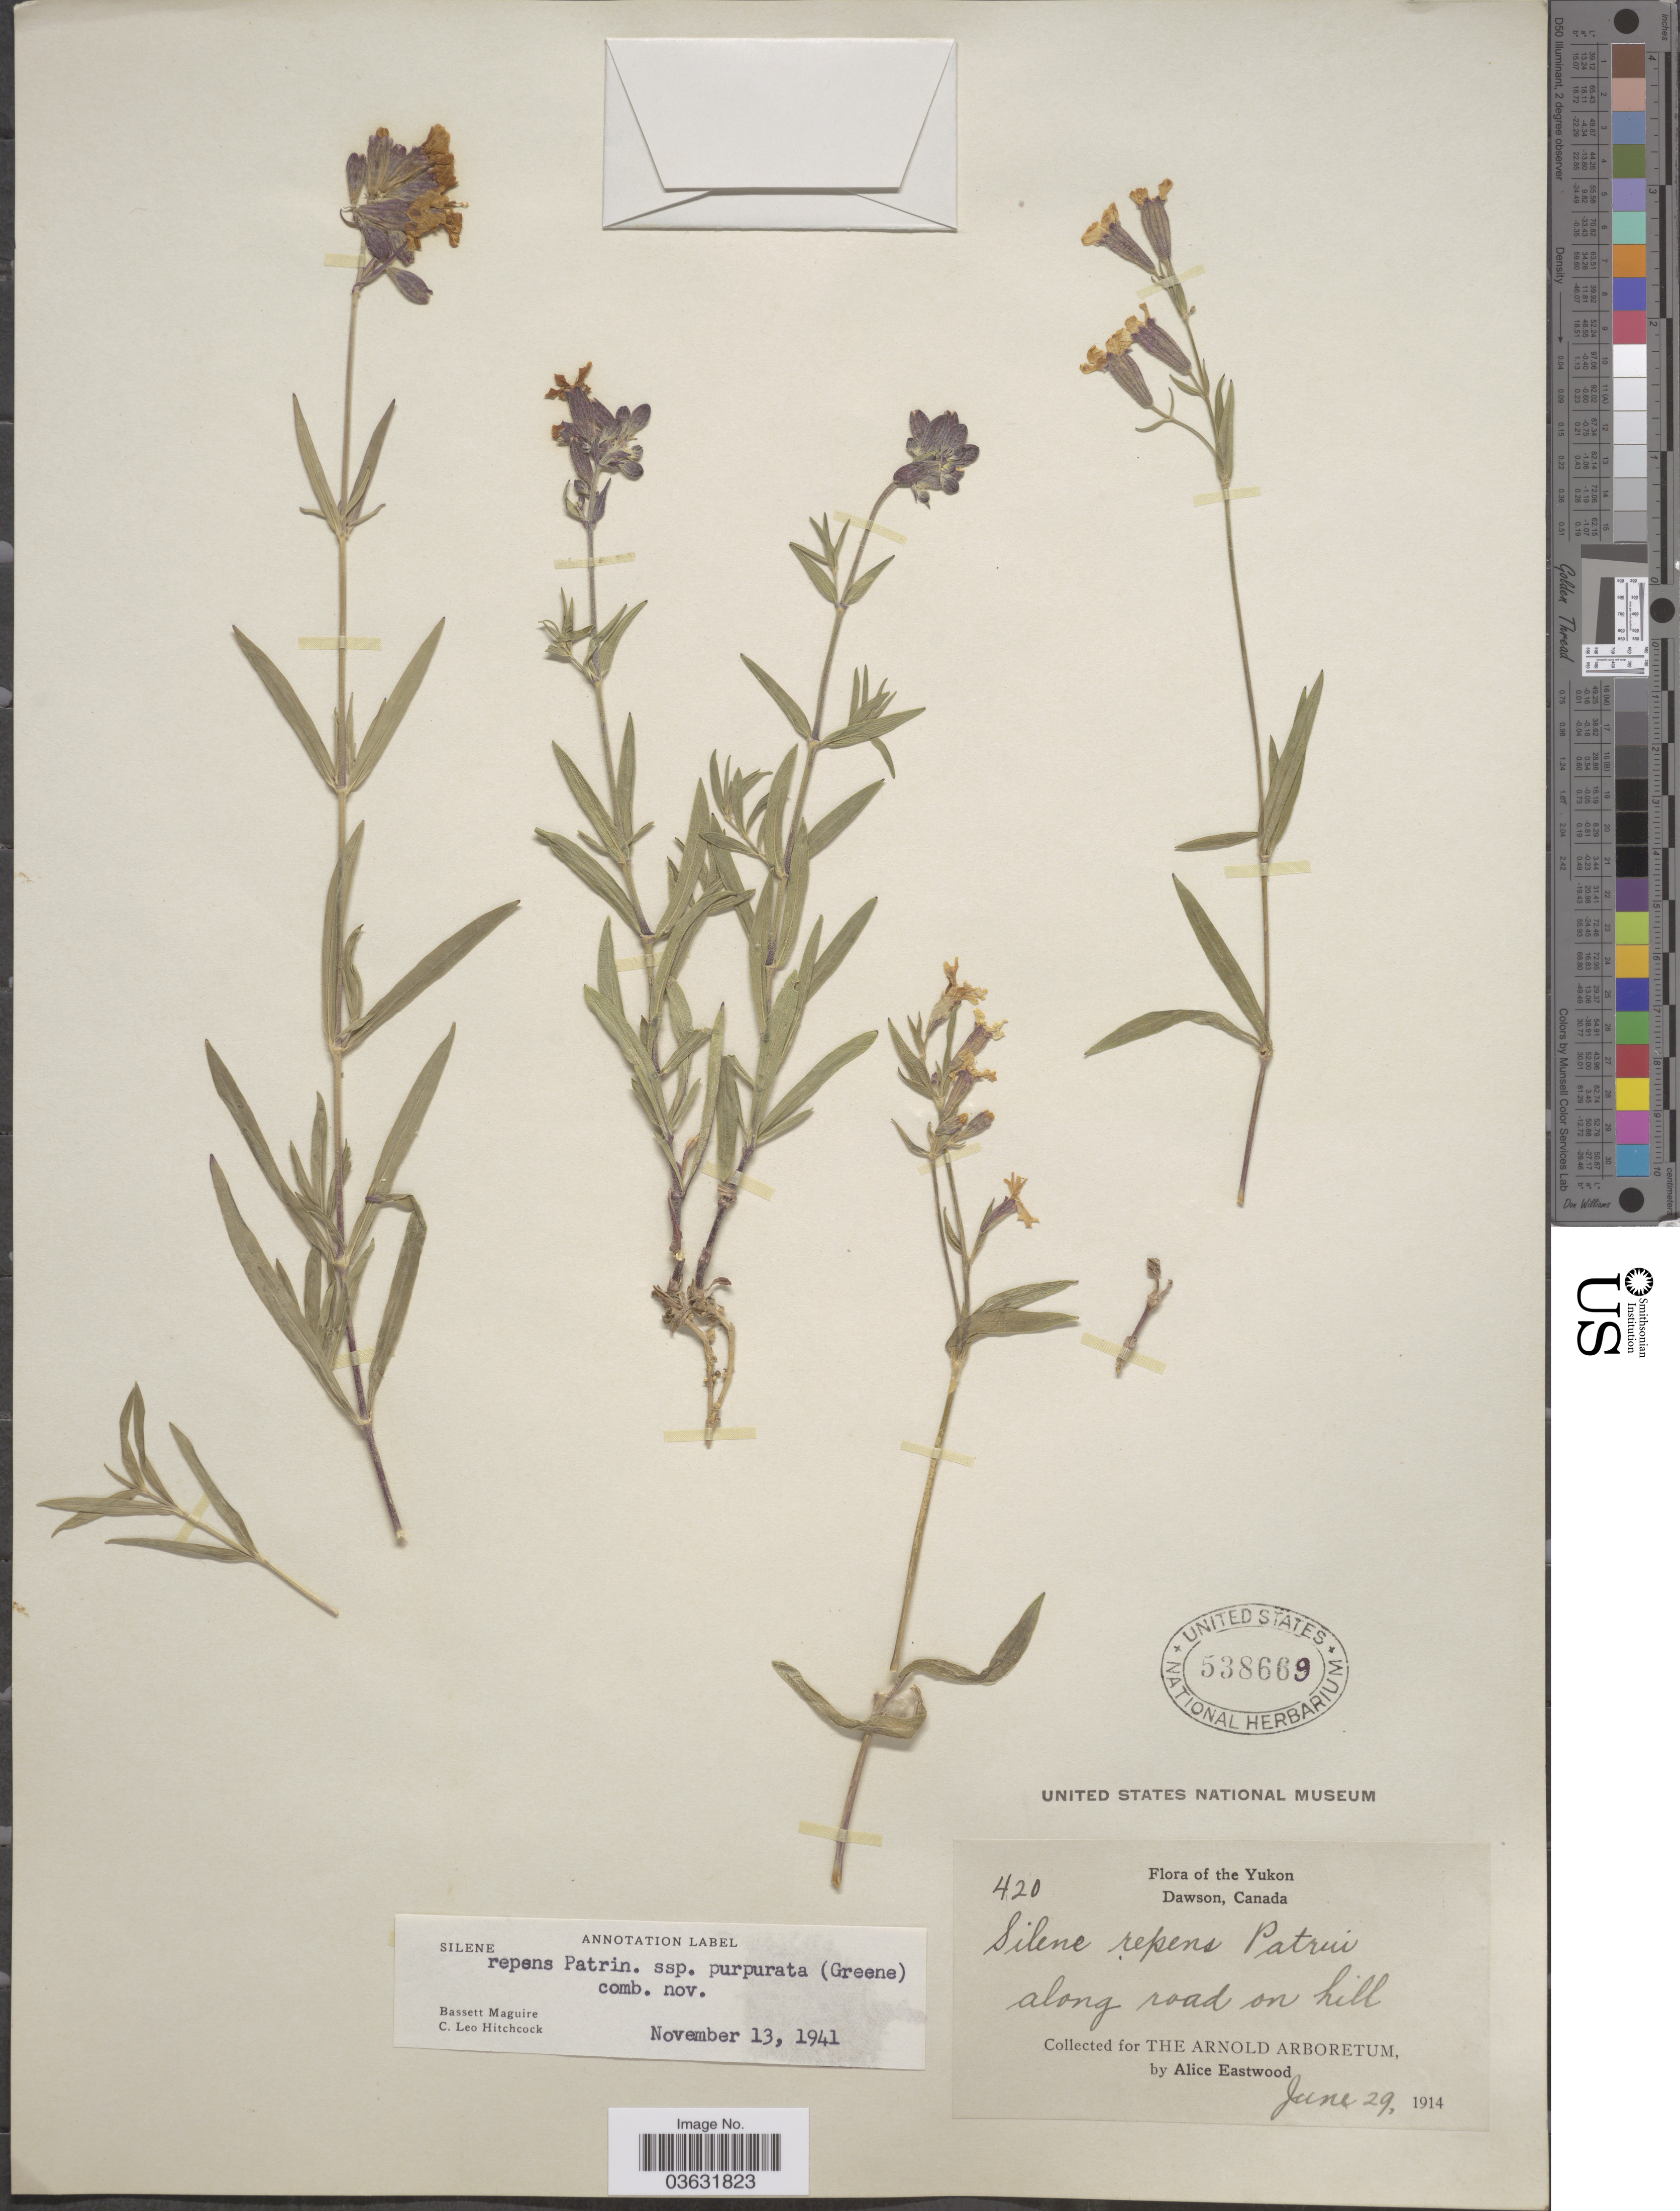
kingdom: Plantae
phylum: Tracheophyta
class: Magnoliopsida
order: Caryophyllales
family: Caryophyllaceae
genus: Silene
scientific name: Silene repens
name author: Patrin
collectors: A. Eastwood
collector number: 420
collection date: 1914-06-29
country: Canada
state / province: Yukon Territory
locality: Dawson. Along road on hill.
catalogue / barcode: US 538669